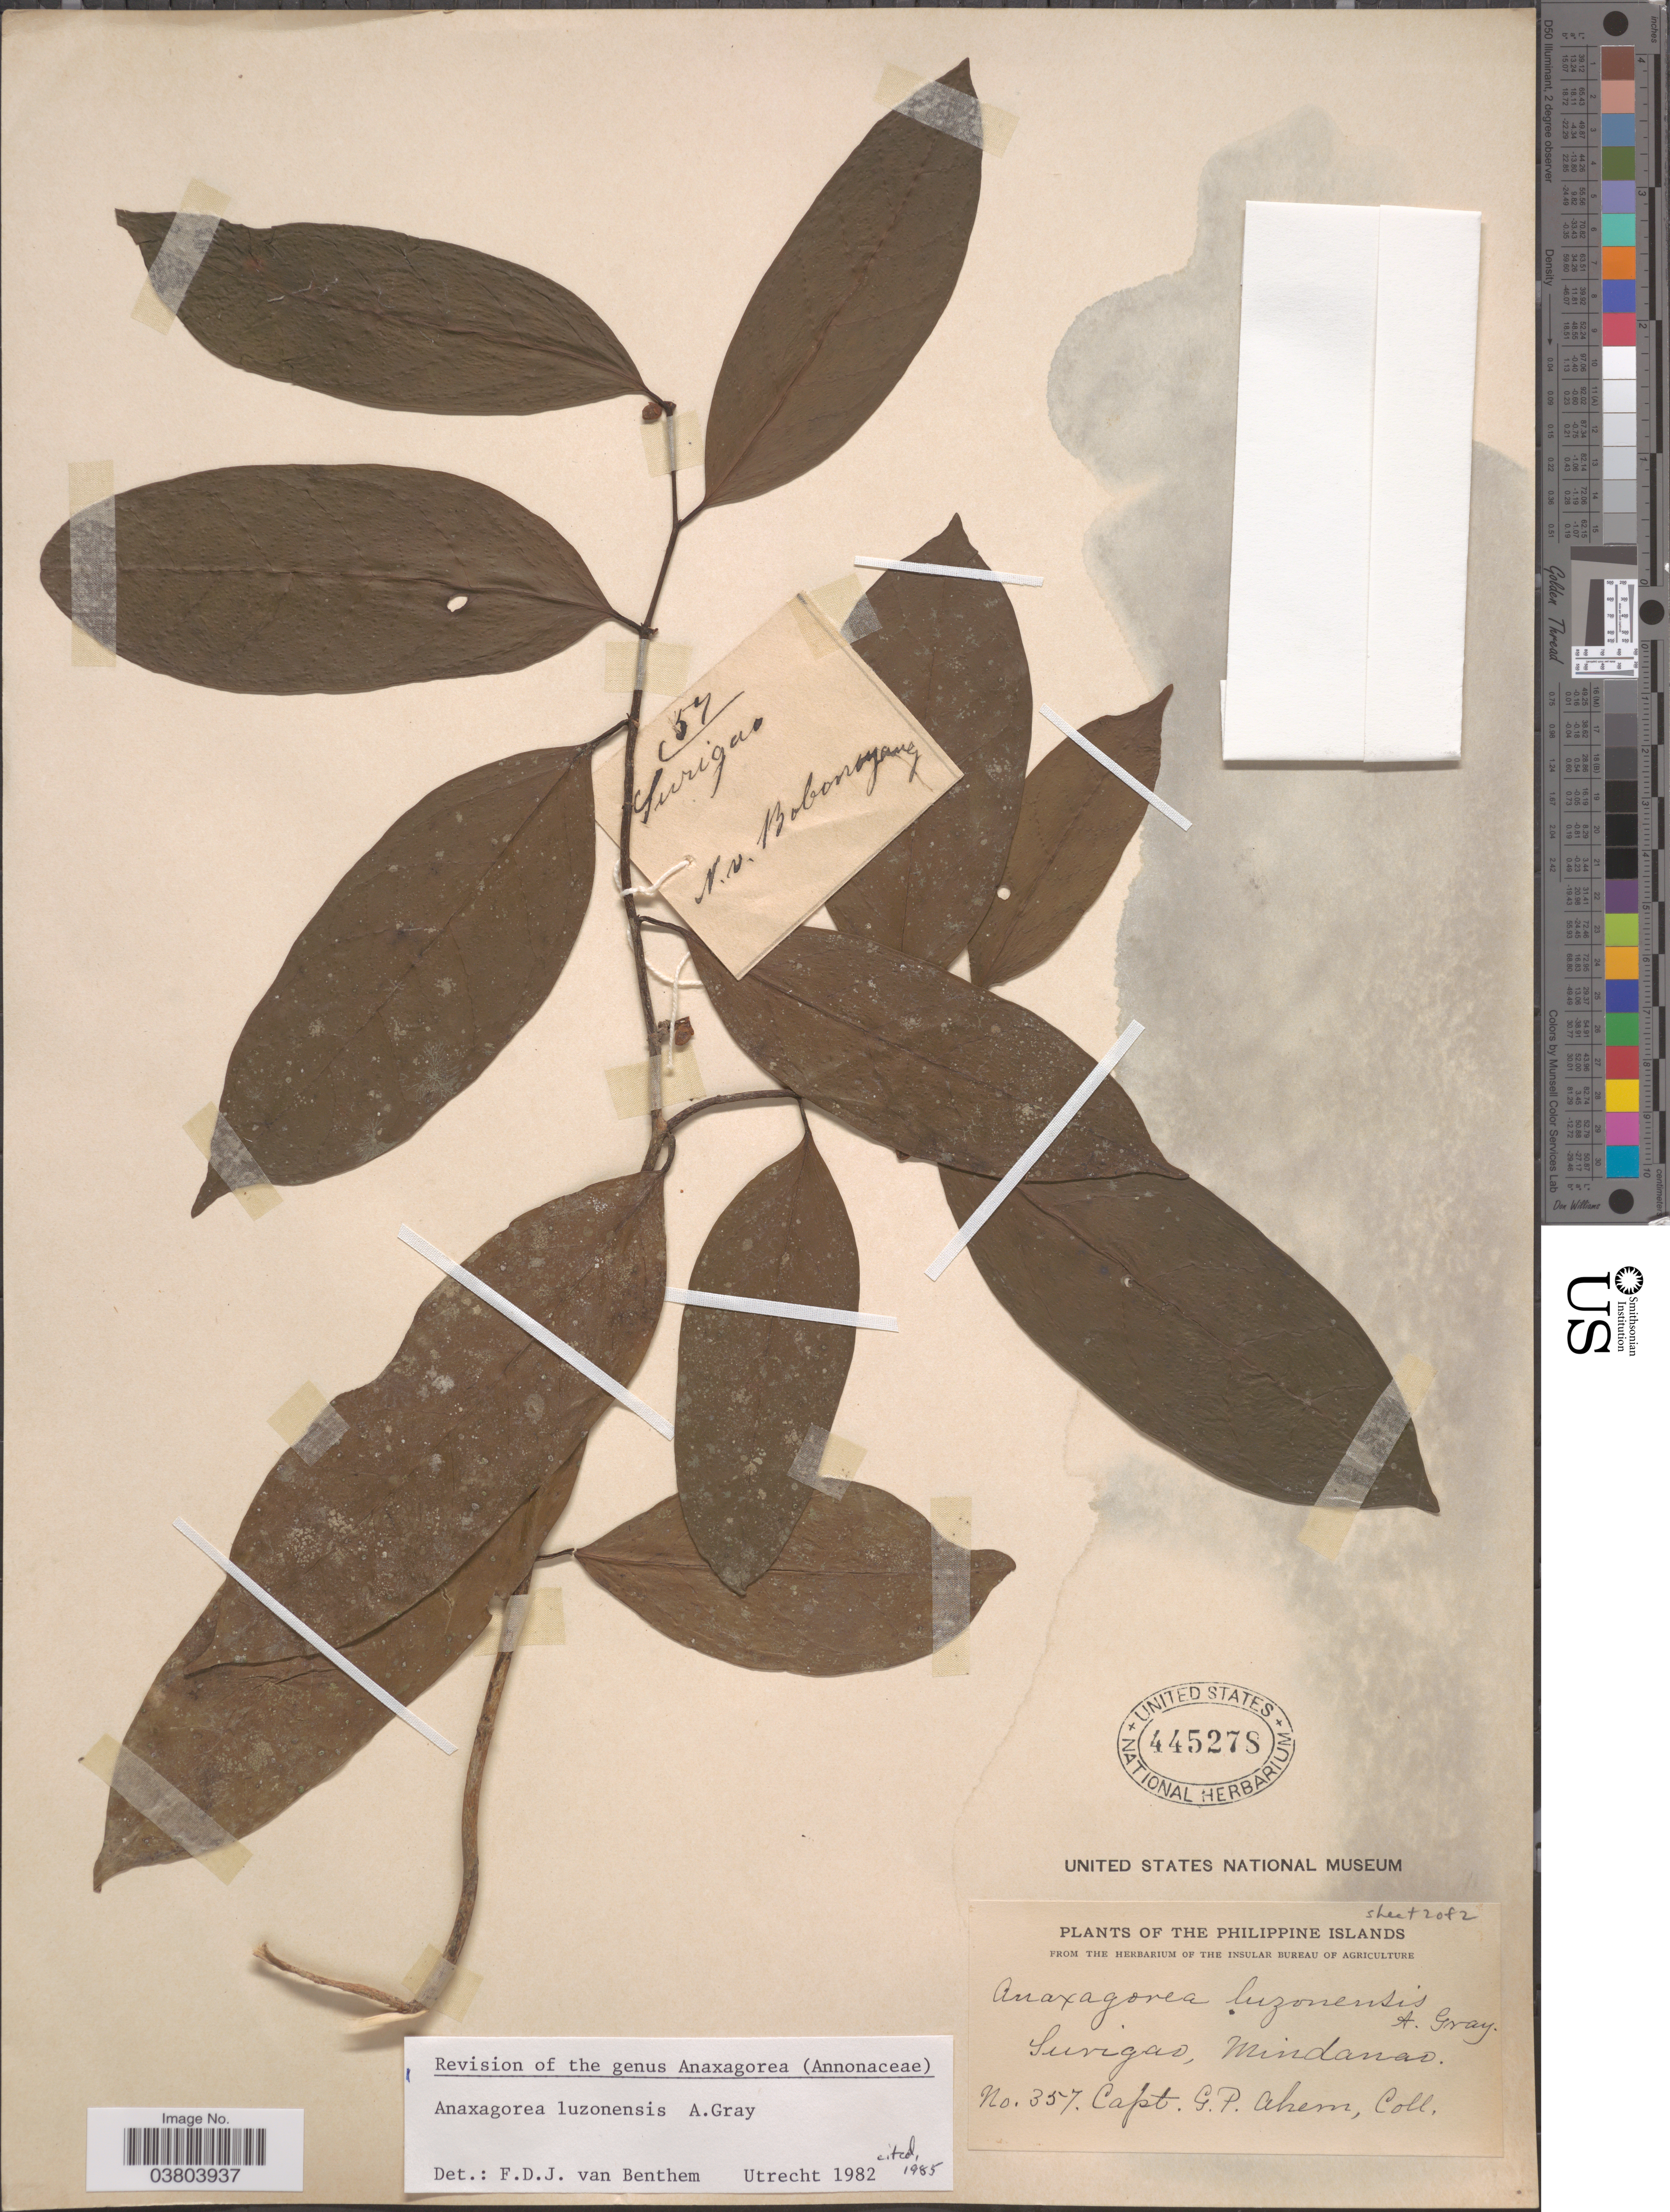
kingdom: Plantae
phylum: Tracheophyta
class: Magnoliopsida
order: Magnoliales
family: Annonaceae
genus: Anaxagorea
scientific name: Anaxagorea luzonensis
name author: A. Gray in Wilkes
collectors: G. Ahern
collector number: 357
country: Philippines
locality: Philippine Islands.Surigao, Mindanao.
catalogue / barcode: US 445278